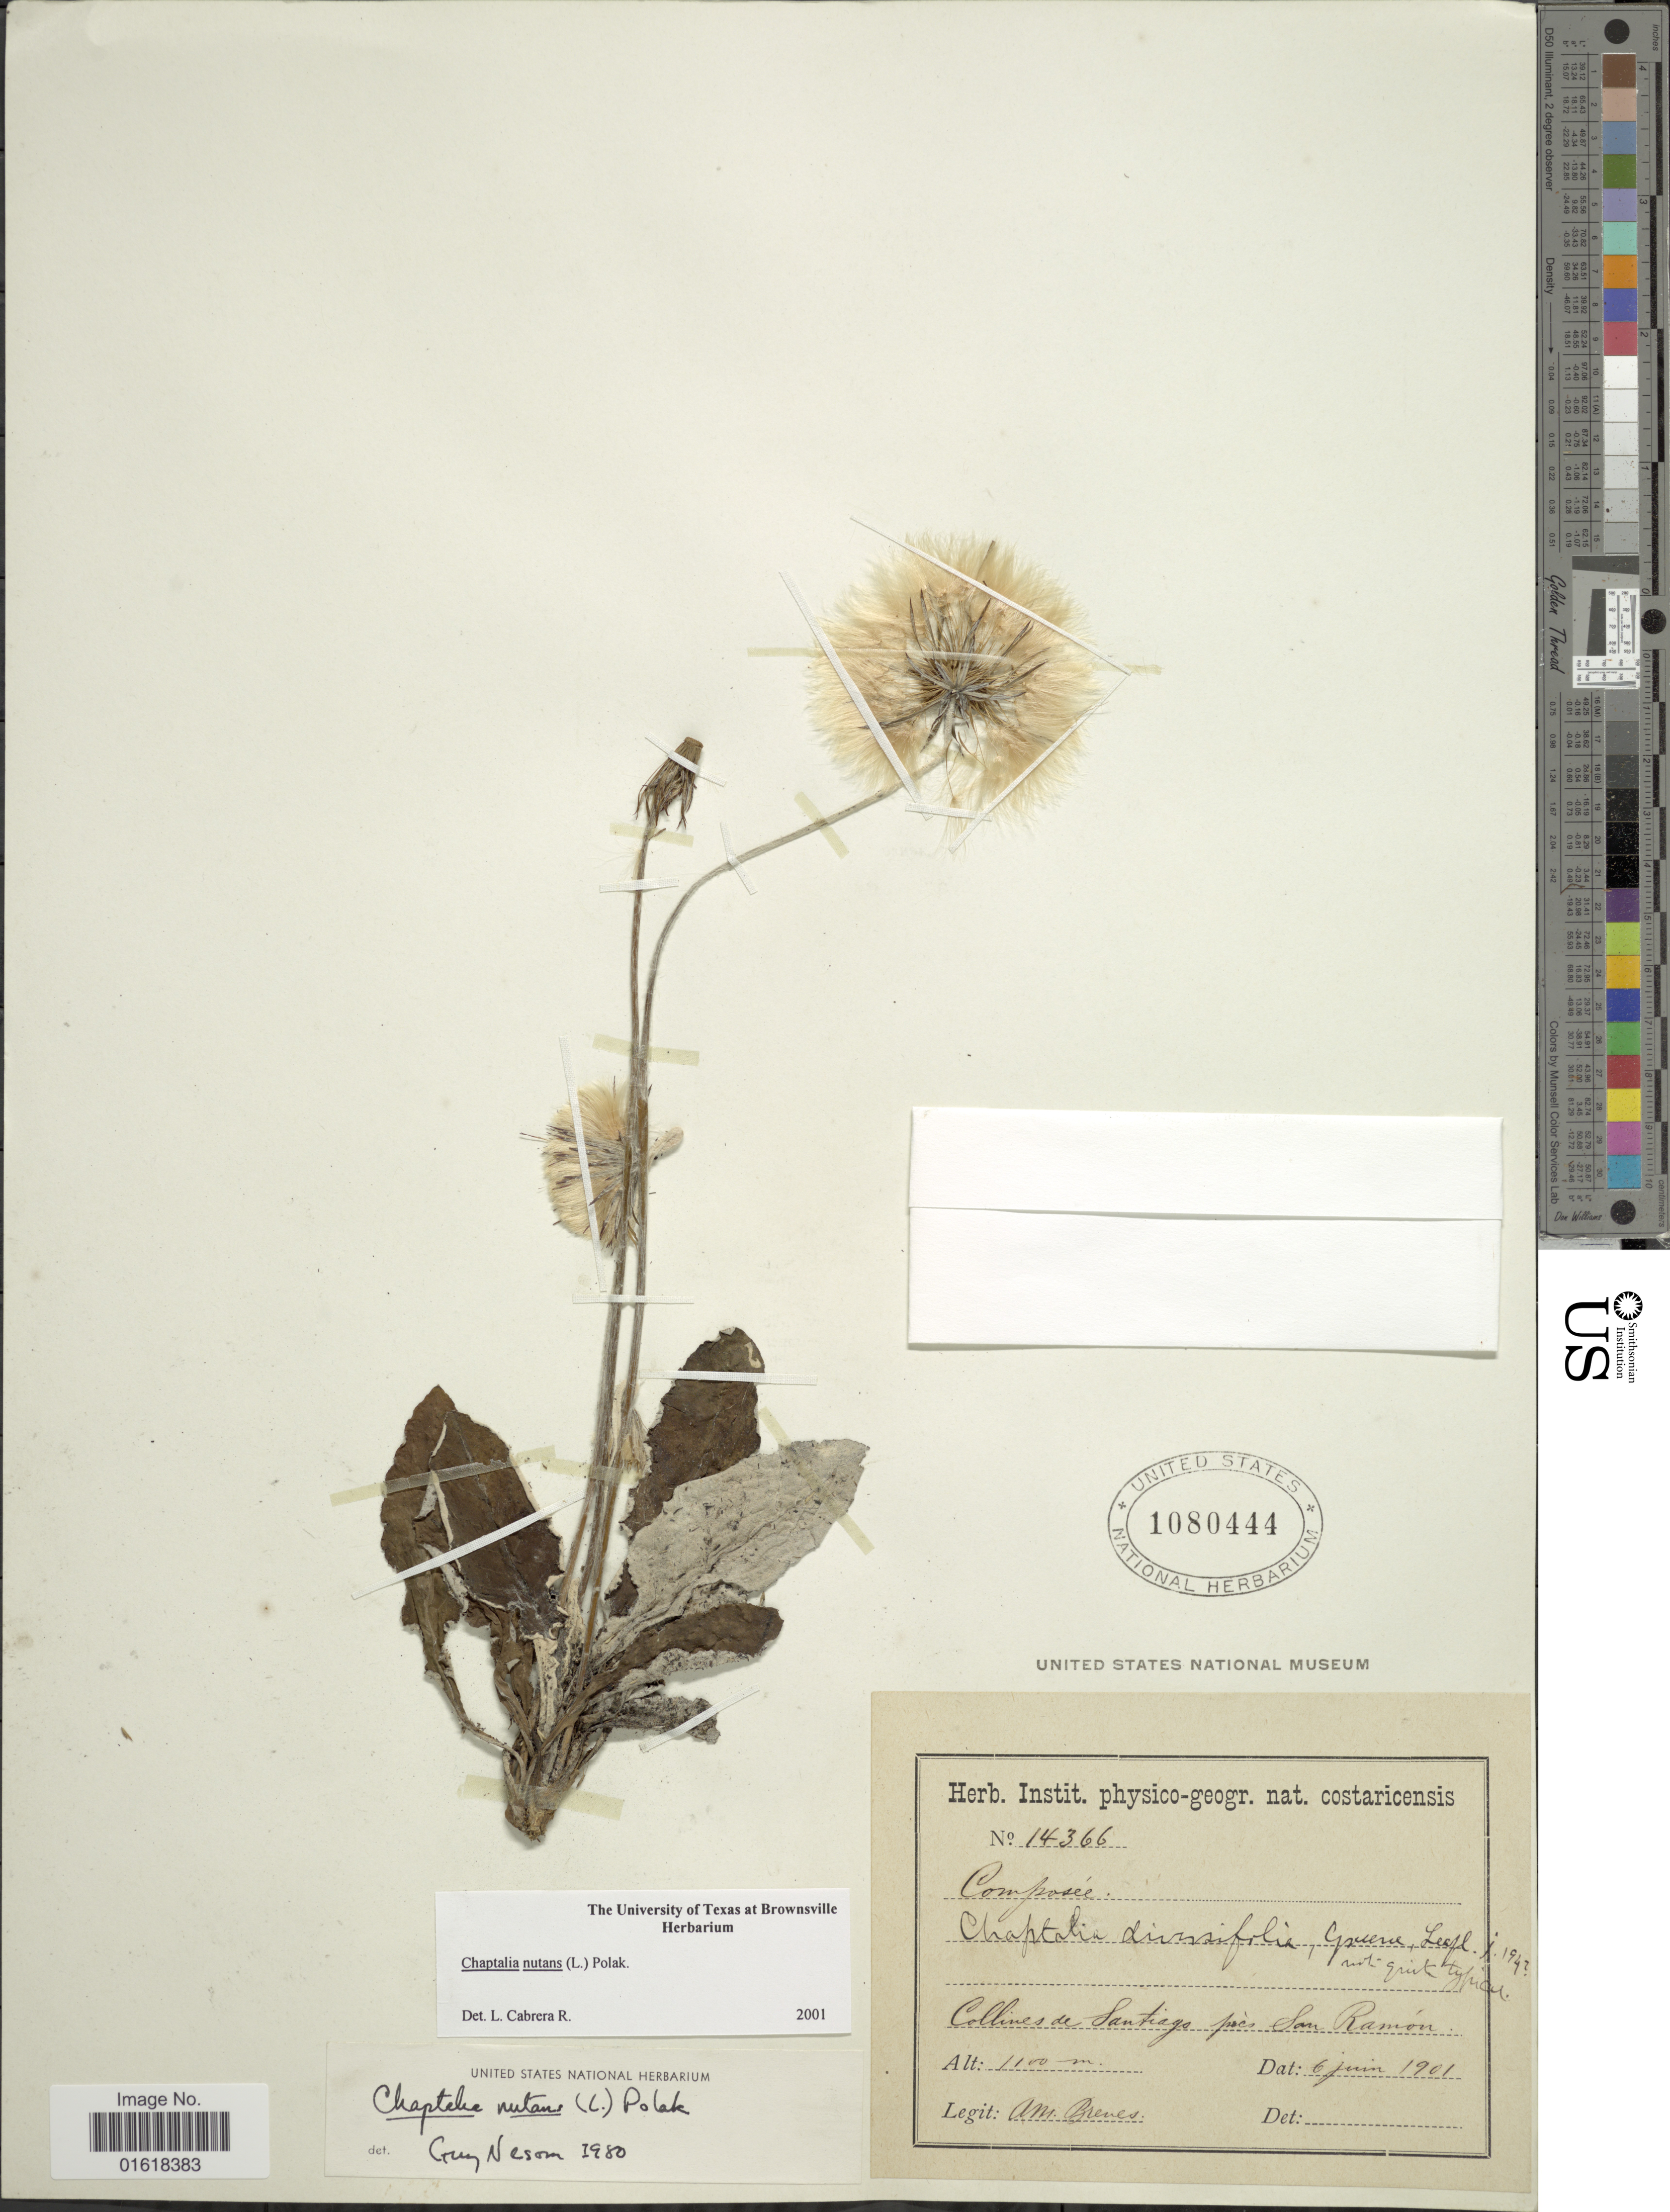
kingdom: Plantae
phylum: Tracheophyta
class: Magnoliopsida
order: Asterales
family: Asteraceae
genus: Chaptalia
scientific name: Chaptalia nutans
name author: (L.) Pol.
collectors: A. Brenes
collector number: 14366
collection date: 1901-06-06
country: Costa Rica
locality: Collines de Santiago près San Ramón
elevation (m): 1100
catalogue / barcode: US 1080444